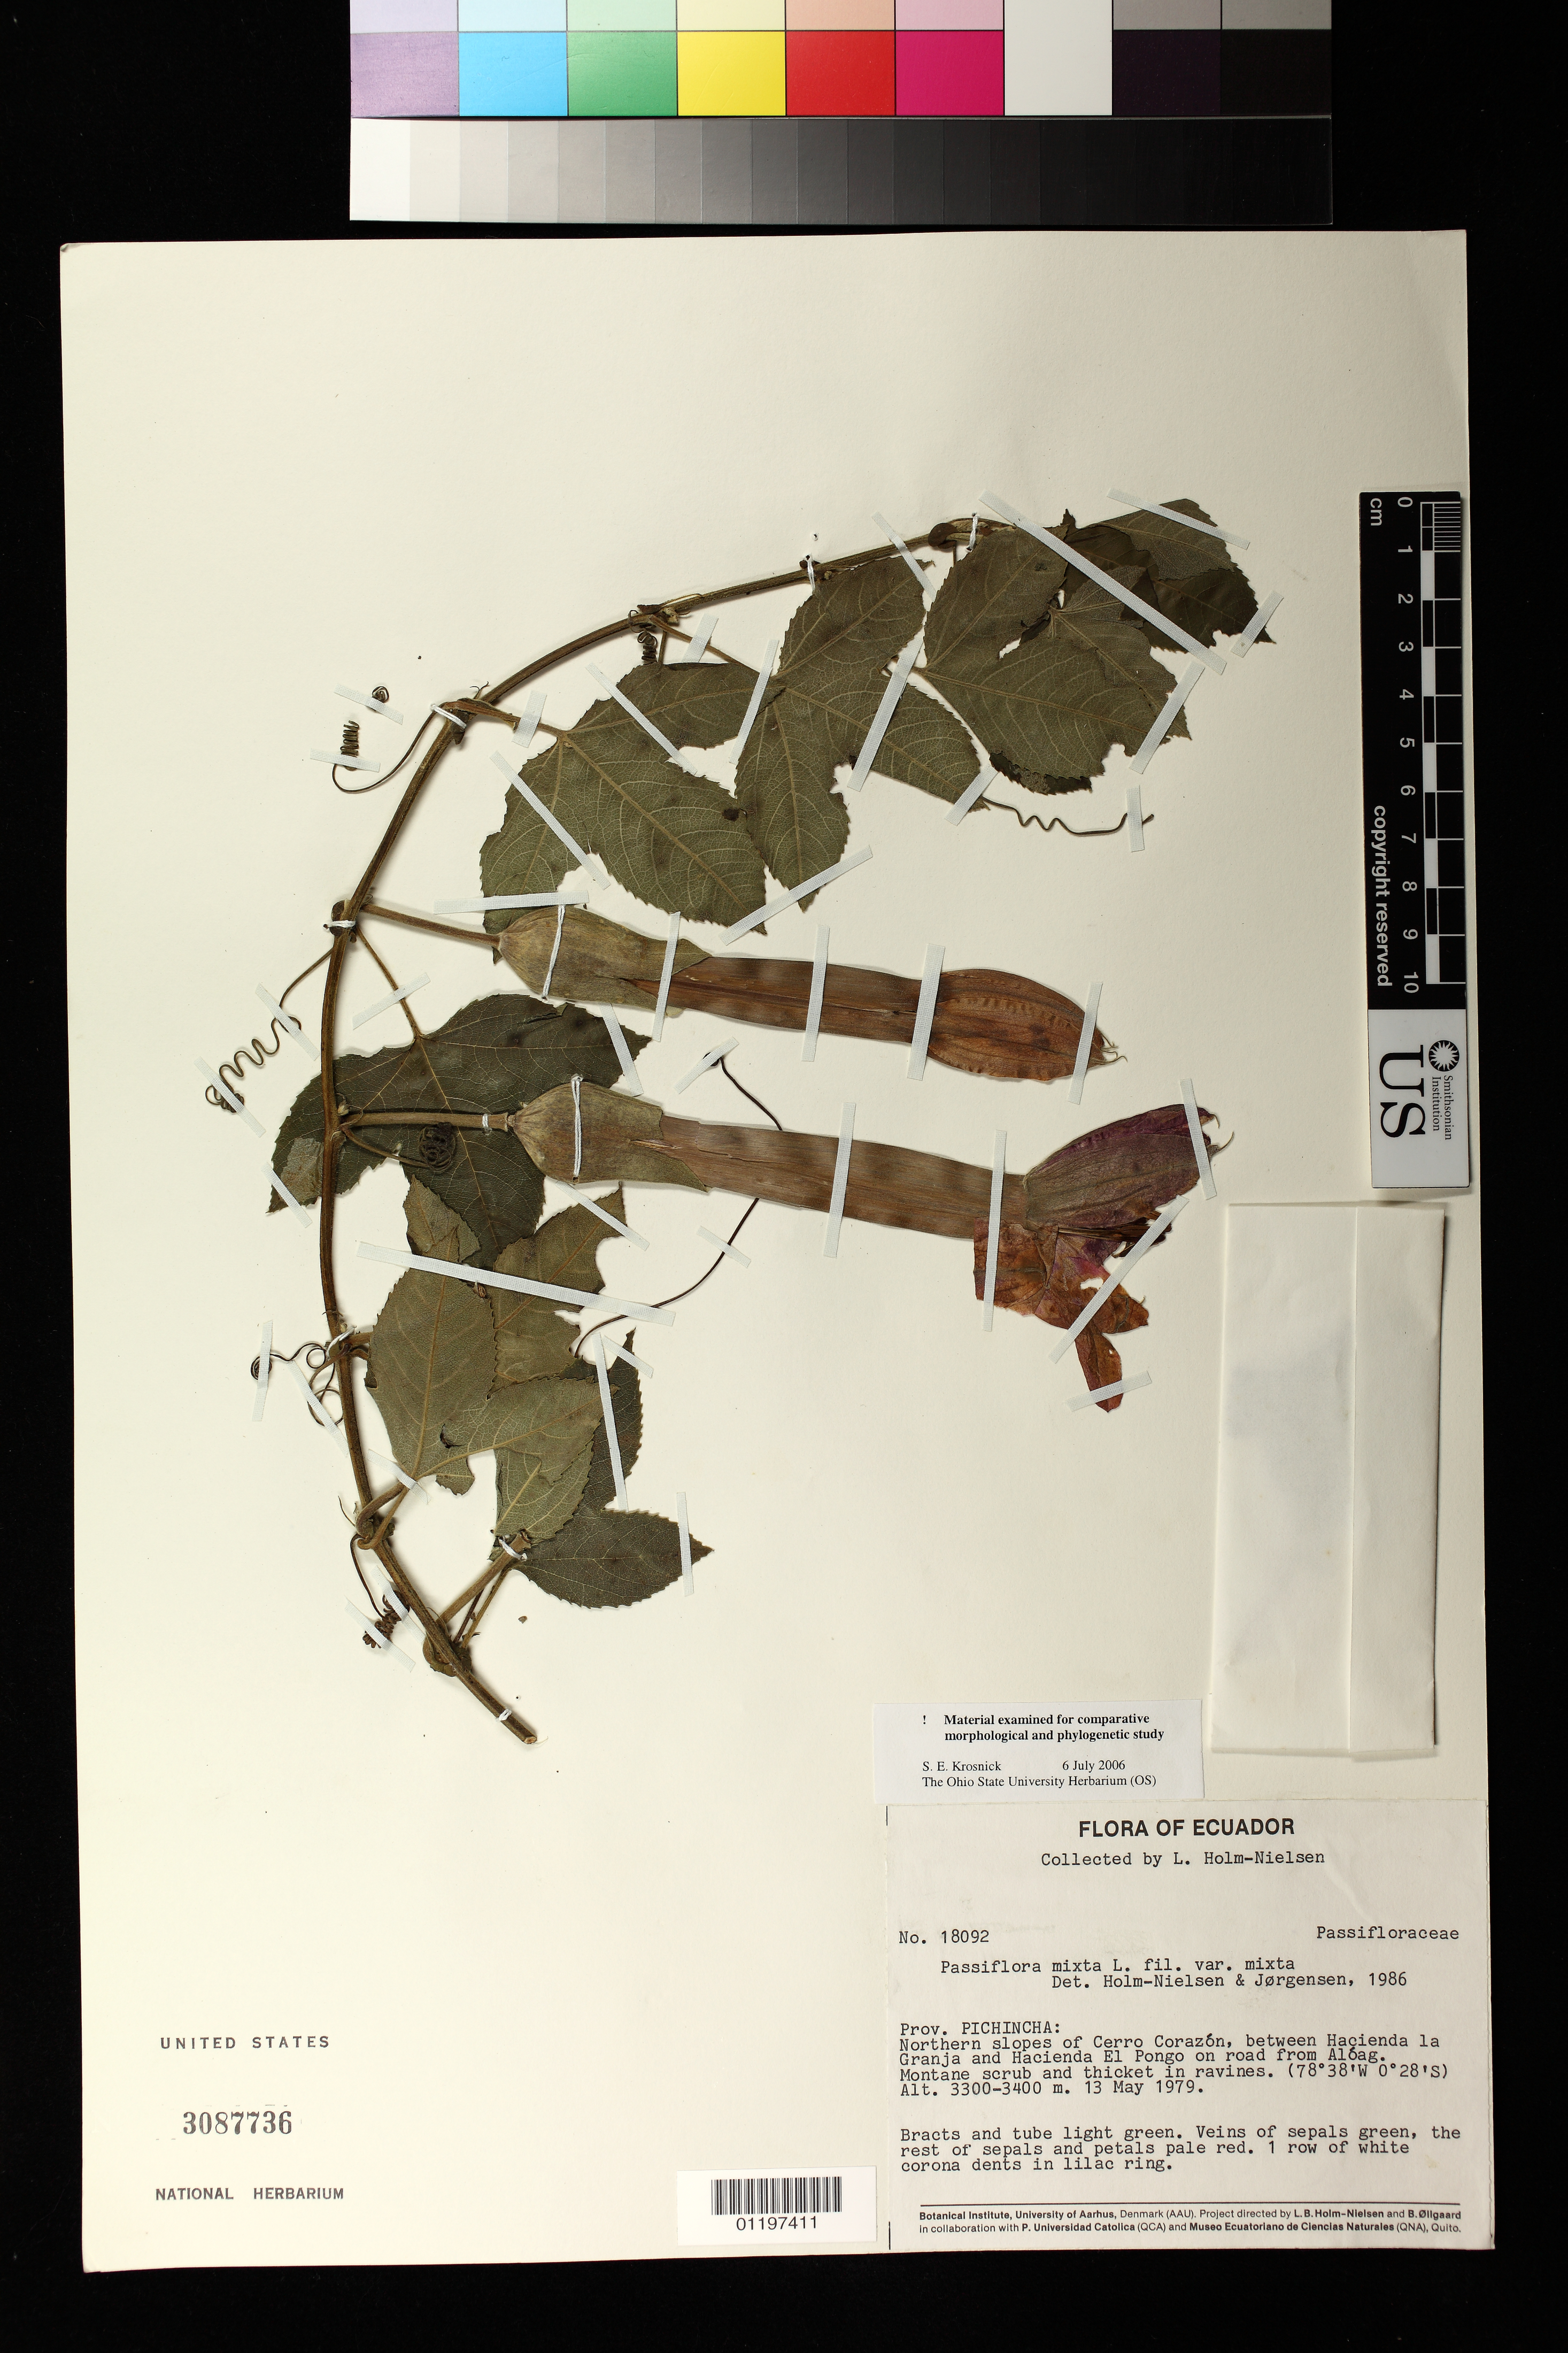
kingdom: Plantae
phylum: Tracheophyta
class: Magnoliopsida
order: Malpighiales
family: Passifloraceae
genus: Passiflora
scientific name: Passiflora mixta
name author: L. f.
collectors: L. B. Holm-Nielsen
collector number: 18092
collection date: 1979-05-13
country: Ecuador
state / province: Pichincha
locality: Northern slopes of Cerro Corazón, between Hacienda la Granja and Hacienda El Pongo on road from Alóag. Montane scrub and thicket in ravines.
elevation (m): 3300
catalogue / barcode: US 3087736